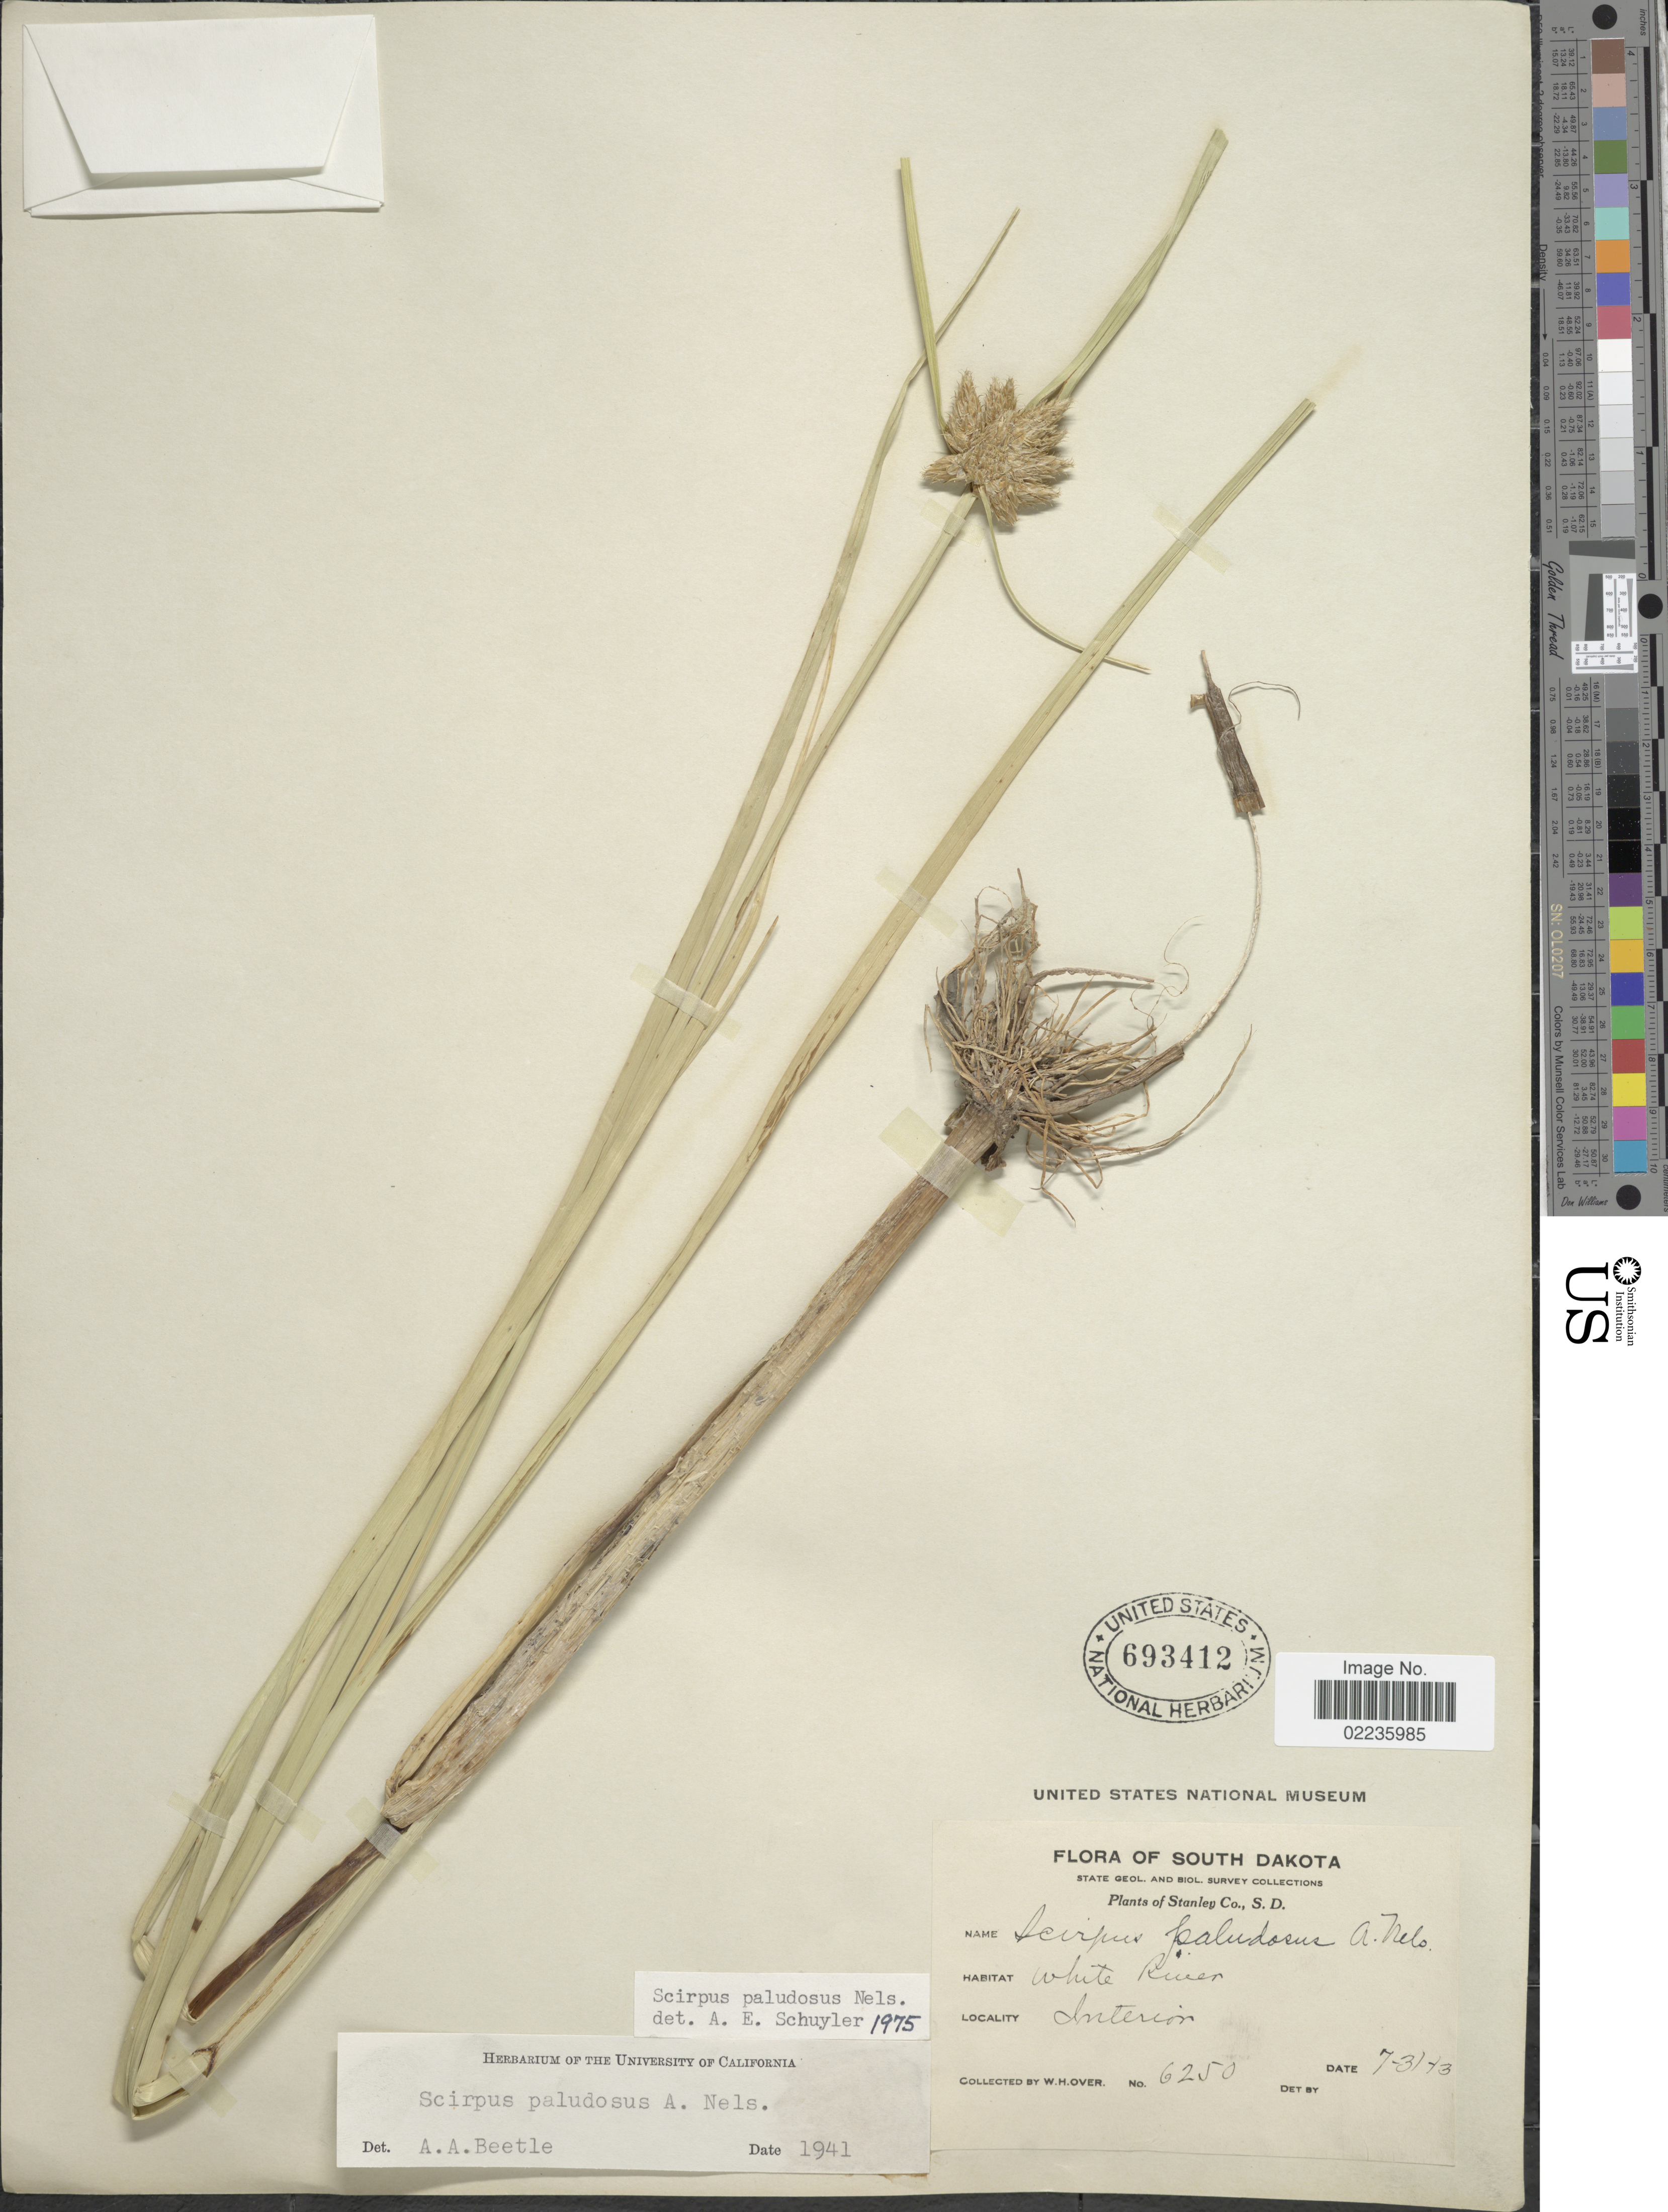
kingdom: Plantae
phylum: Tracheophyta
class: Liliopsida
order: Poales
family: Cyperaceae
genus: Bolboschoenus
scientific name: Bolboschoenus maritimus subsp. paludosus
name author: (A. Nelson) T. Koyama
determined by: Strong, M. T., (US), Smithsonian Institution - National Museum of Natural History (UNITED STATES)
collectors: W. Over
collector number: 6250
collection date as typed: Transcribed d/m/y: 31/7/13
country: United States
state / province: South Dakota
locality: Stanley Co., S. D. White River. Interior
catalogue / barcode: US 693412